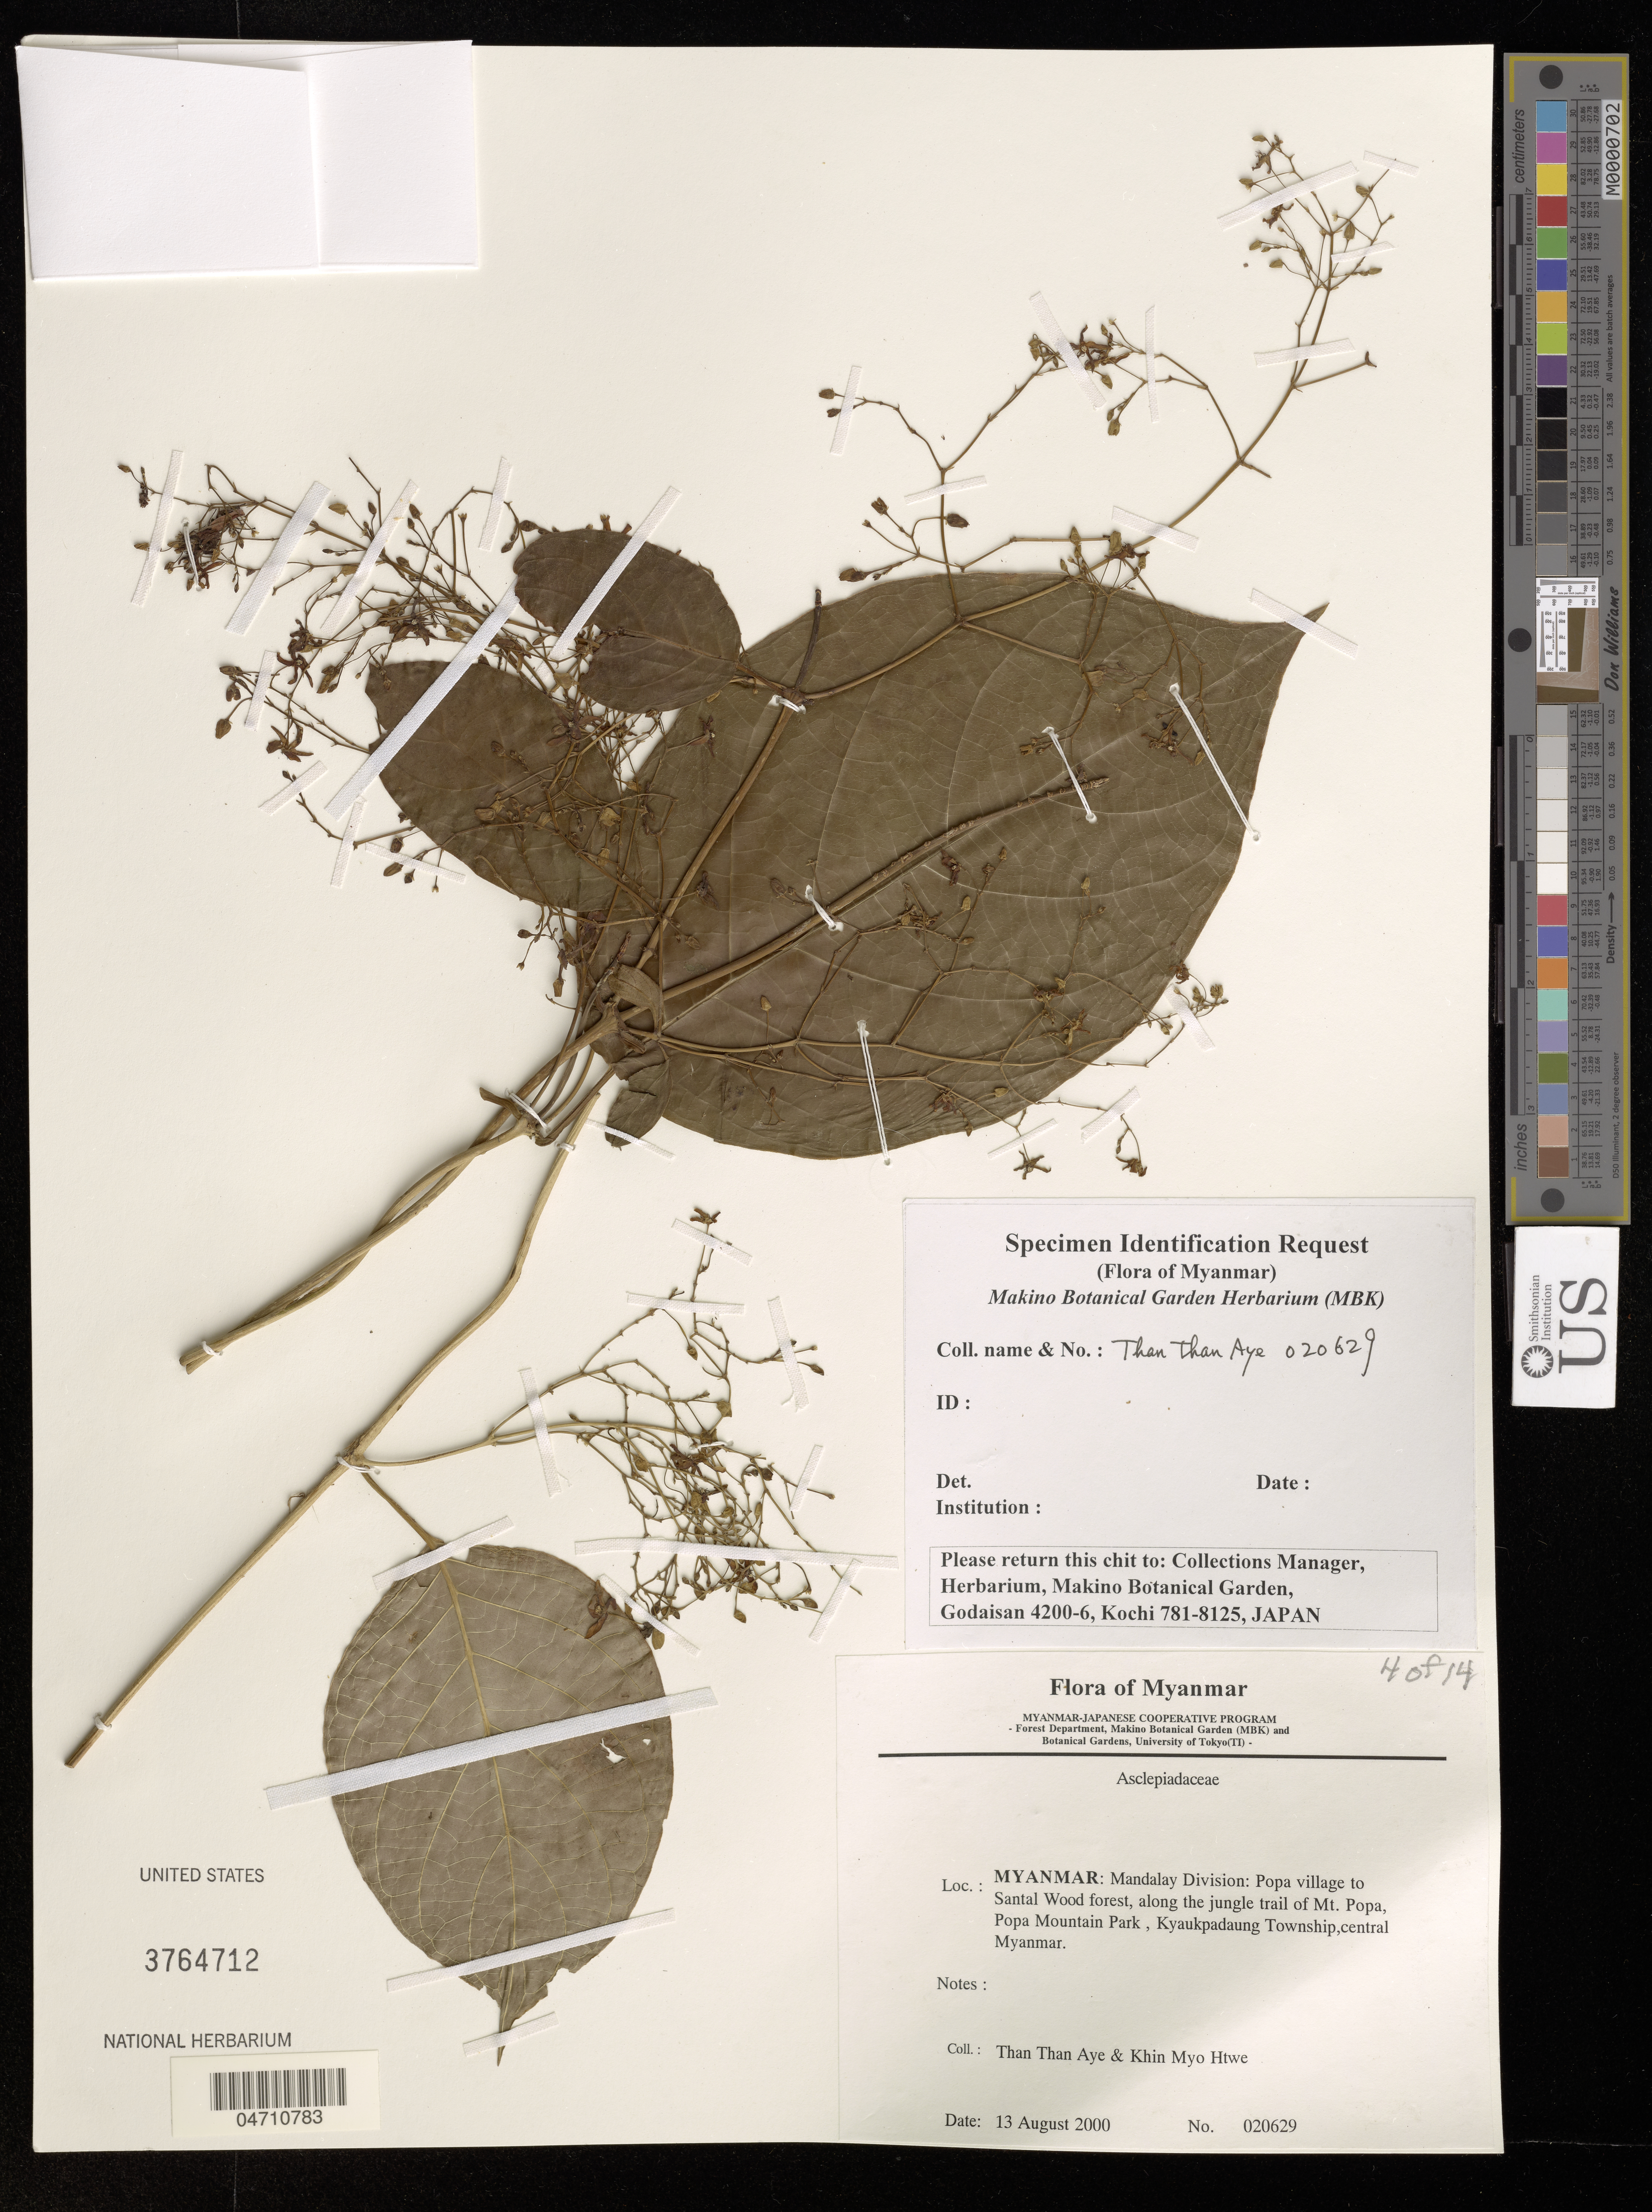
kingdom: Plantae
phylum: Tracheophyta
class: Magnoliopsida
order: Gentianales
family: Apocynaceae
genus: Asclepias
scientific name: Asclepias sp.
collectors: T. Aye & K. Htwe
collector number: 020629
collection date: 2000-08-13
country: Myanmar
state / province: Mandalay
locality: Mandalay Division: Popa village to Santal Wood forest, along the jungle trail of Mt. Popa, Popa Mountain Park, Kyaukpadaung Township, central Myanmar.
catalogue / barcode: US 3764712